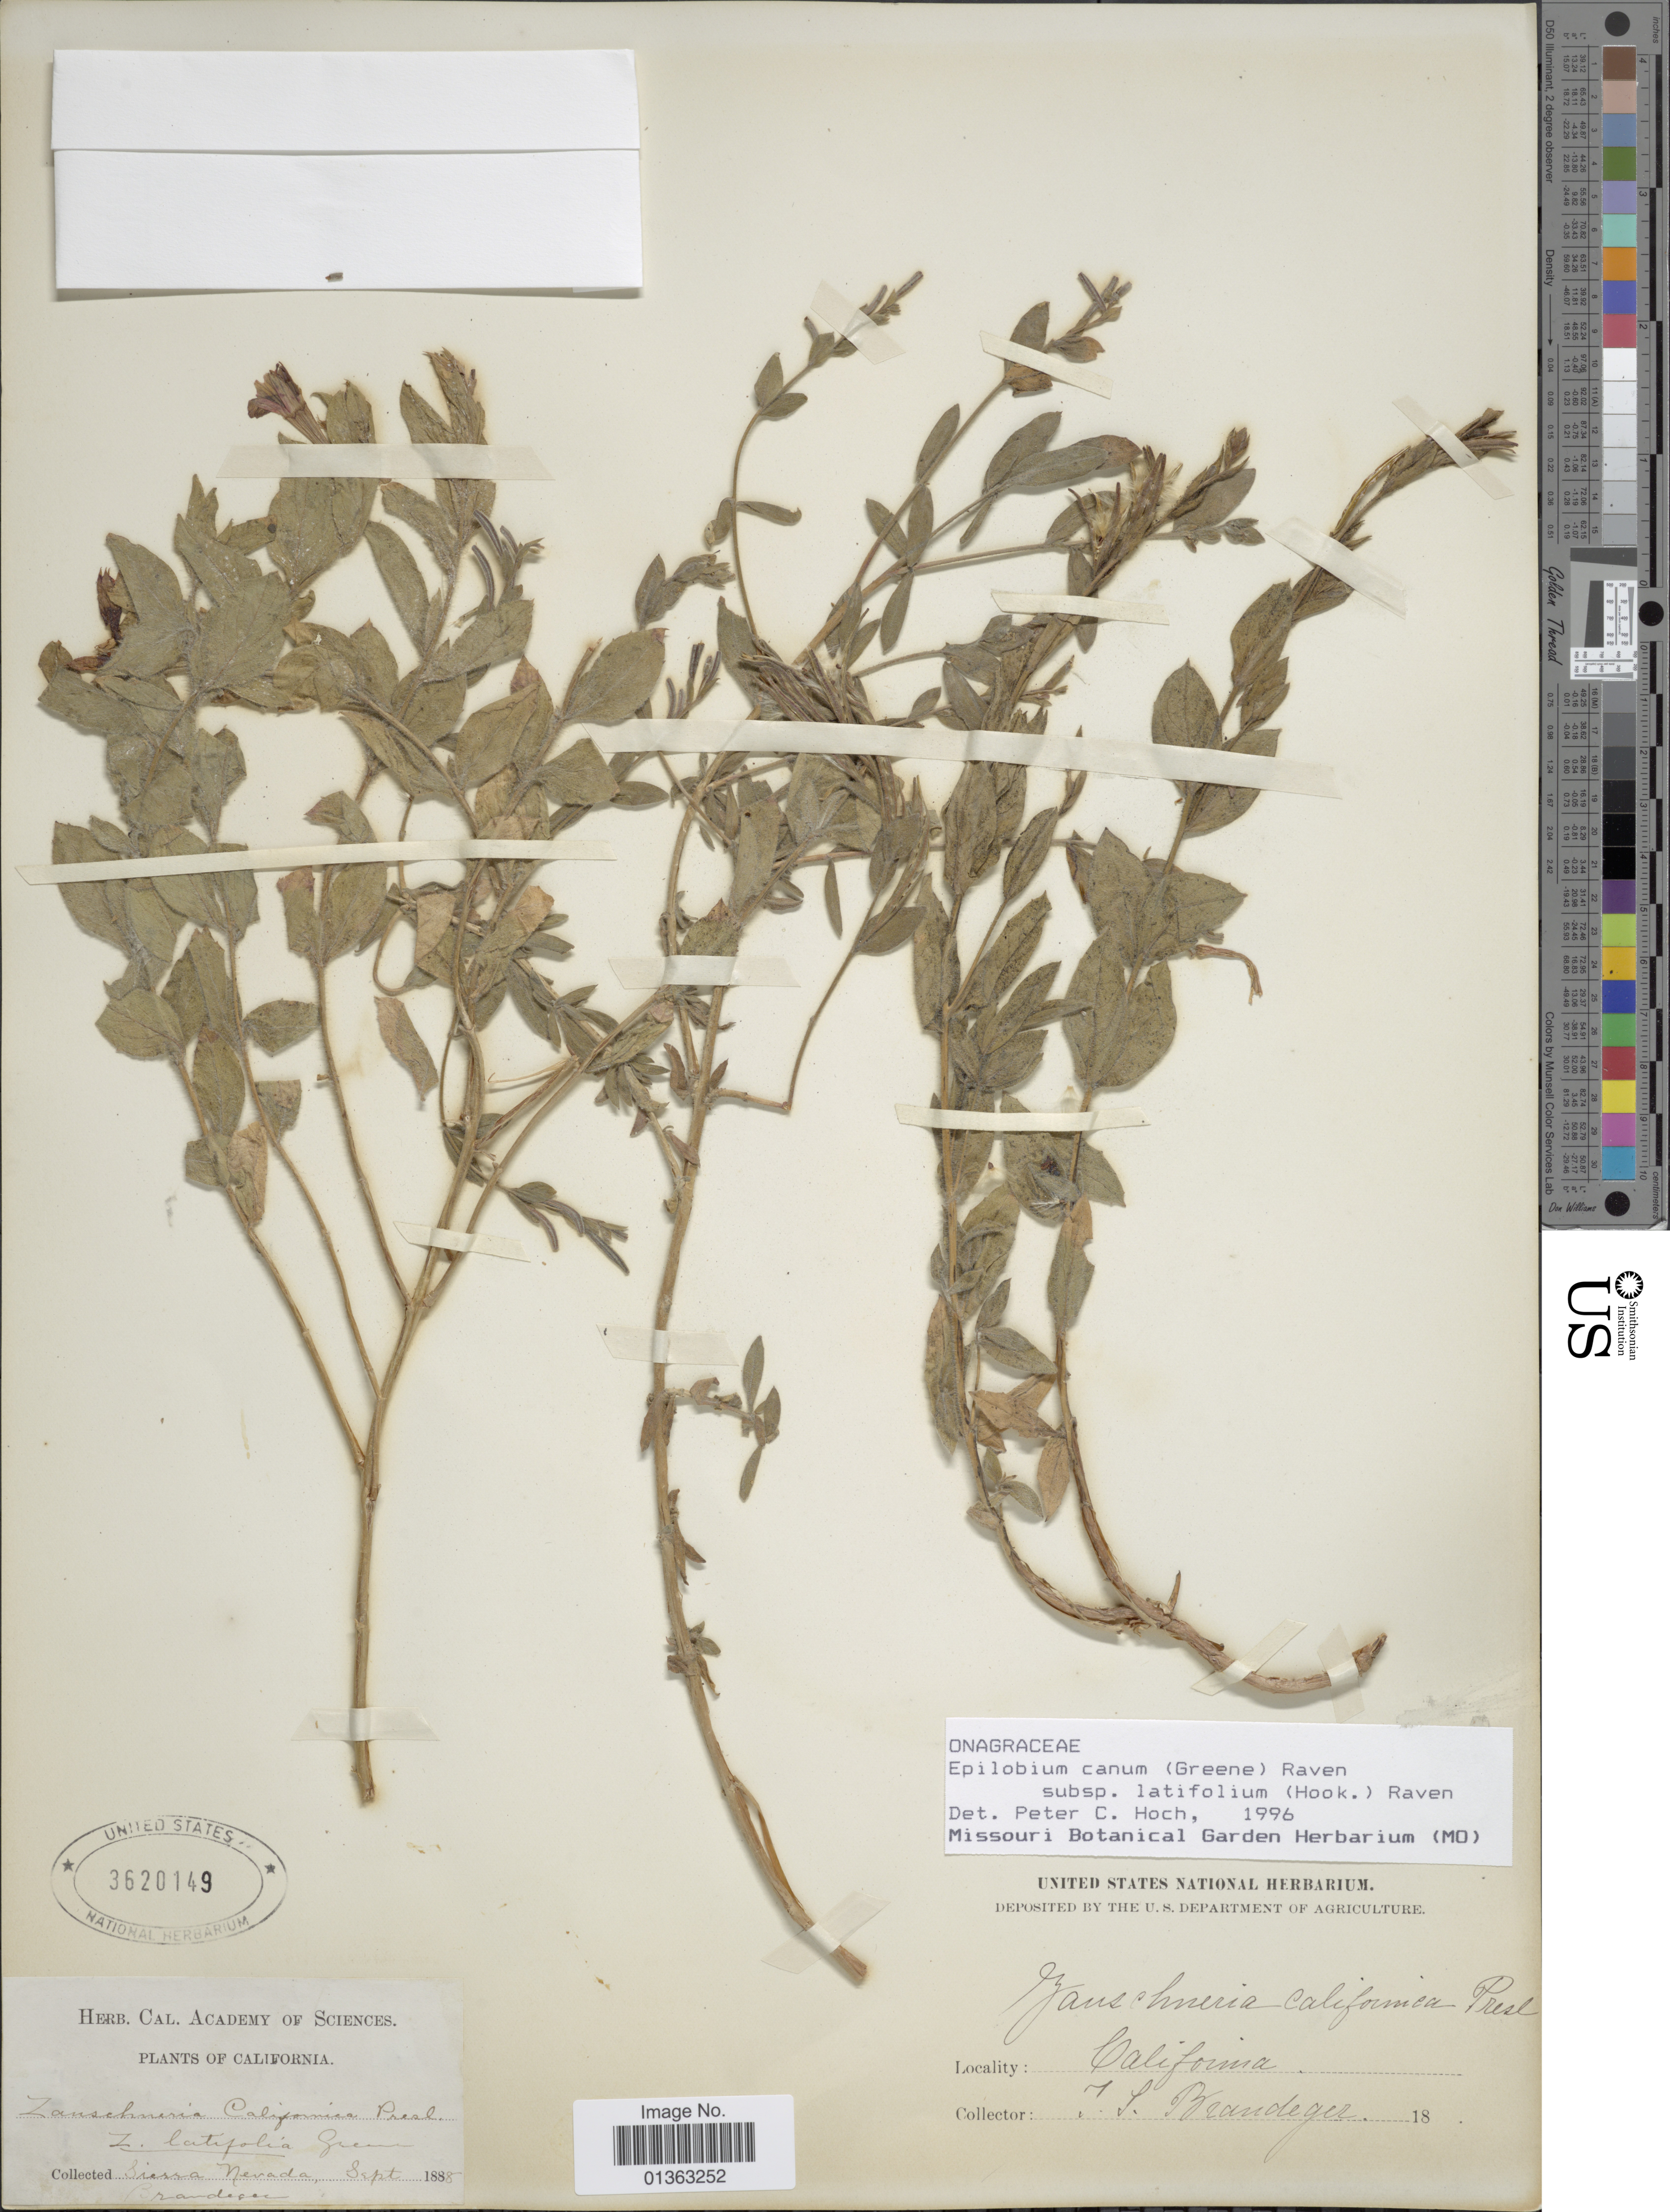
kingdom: Plantae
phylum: Tracheophyta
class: Magnoliopsida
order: Myrtales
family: Onagraceae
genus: Epilobium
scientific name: Epilobium canum subsp. latifolium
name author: (Hook.) P.H. Raven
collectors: J. S. Brandegee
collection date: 1888-09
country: United States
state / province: California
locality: Sierra Nevada.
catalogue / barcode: US 3620149